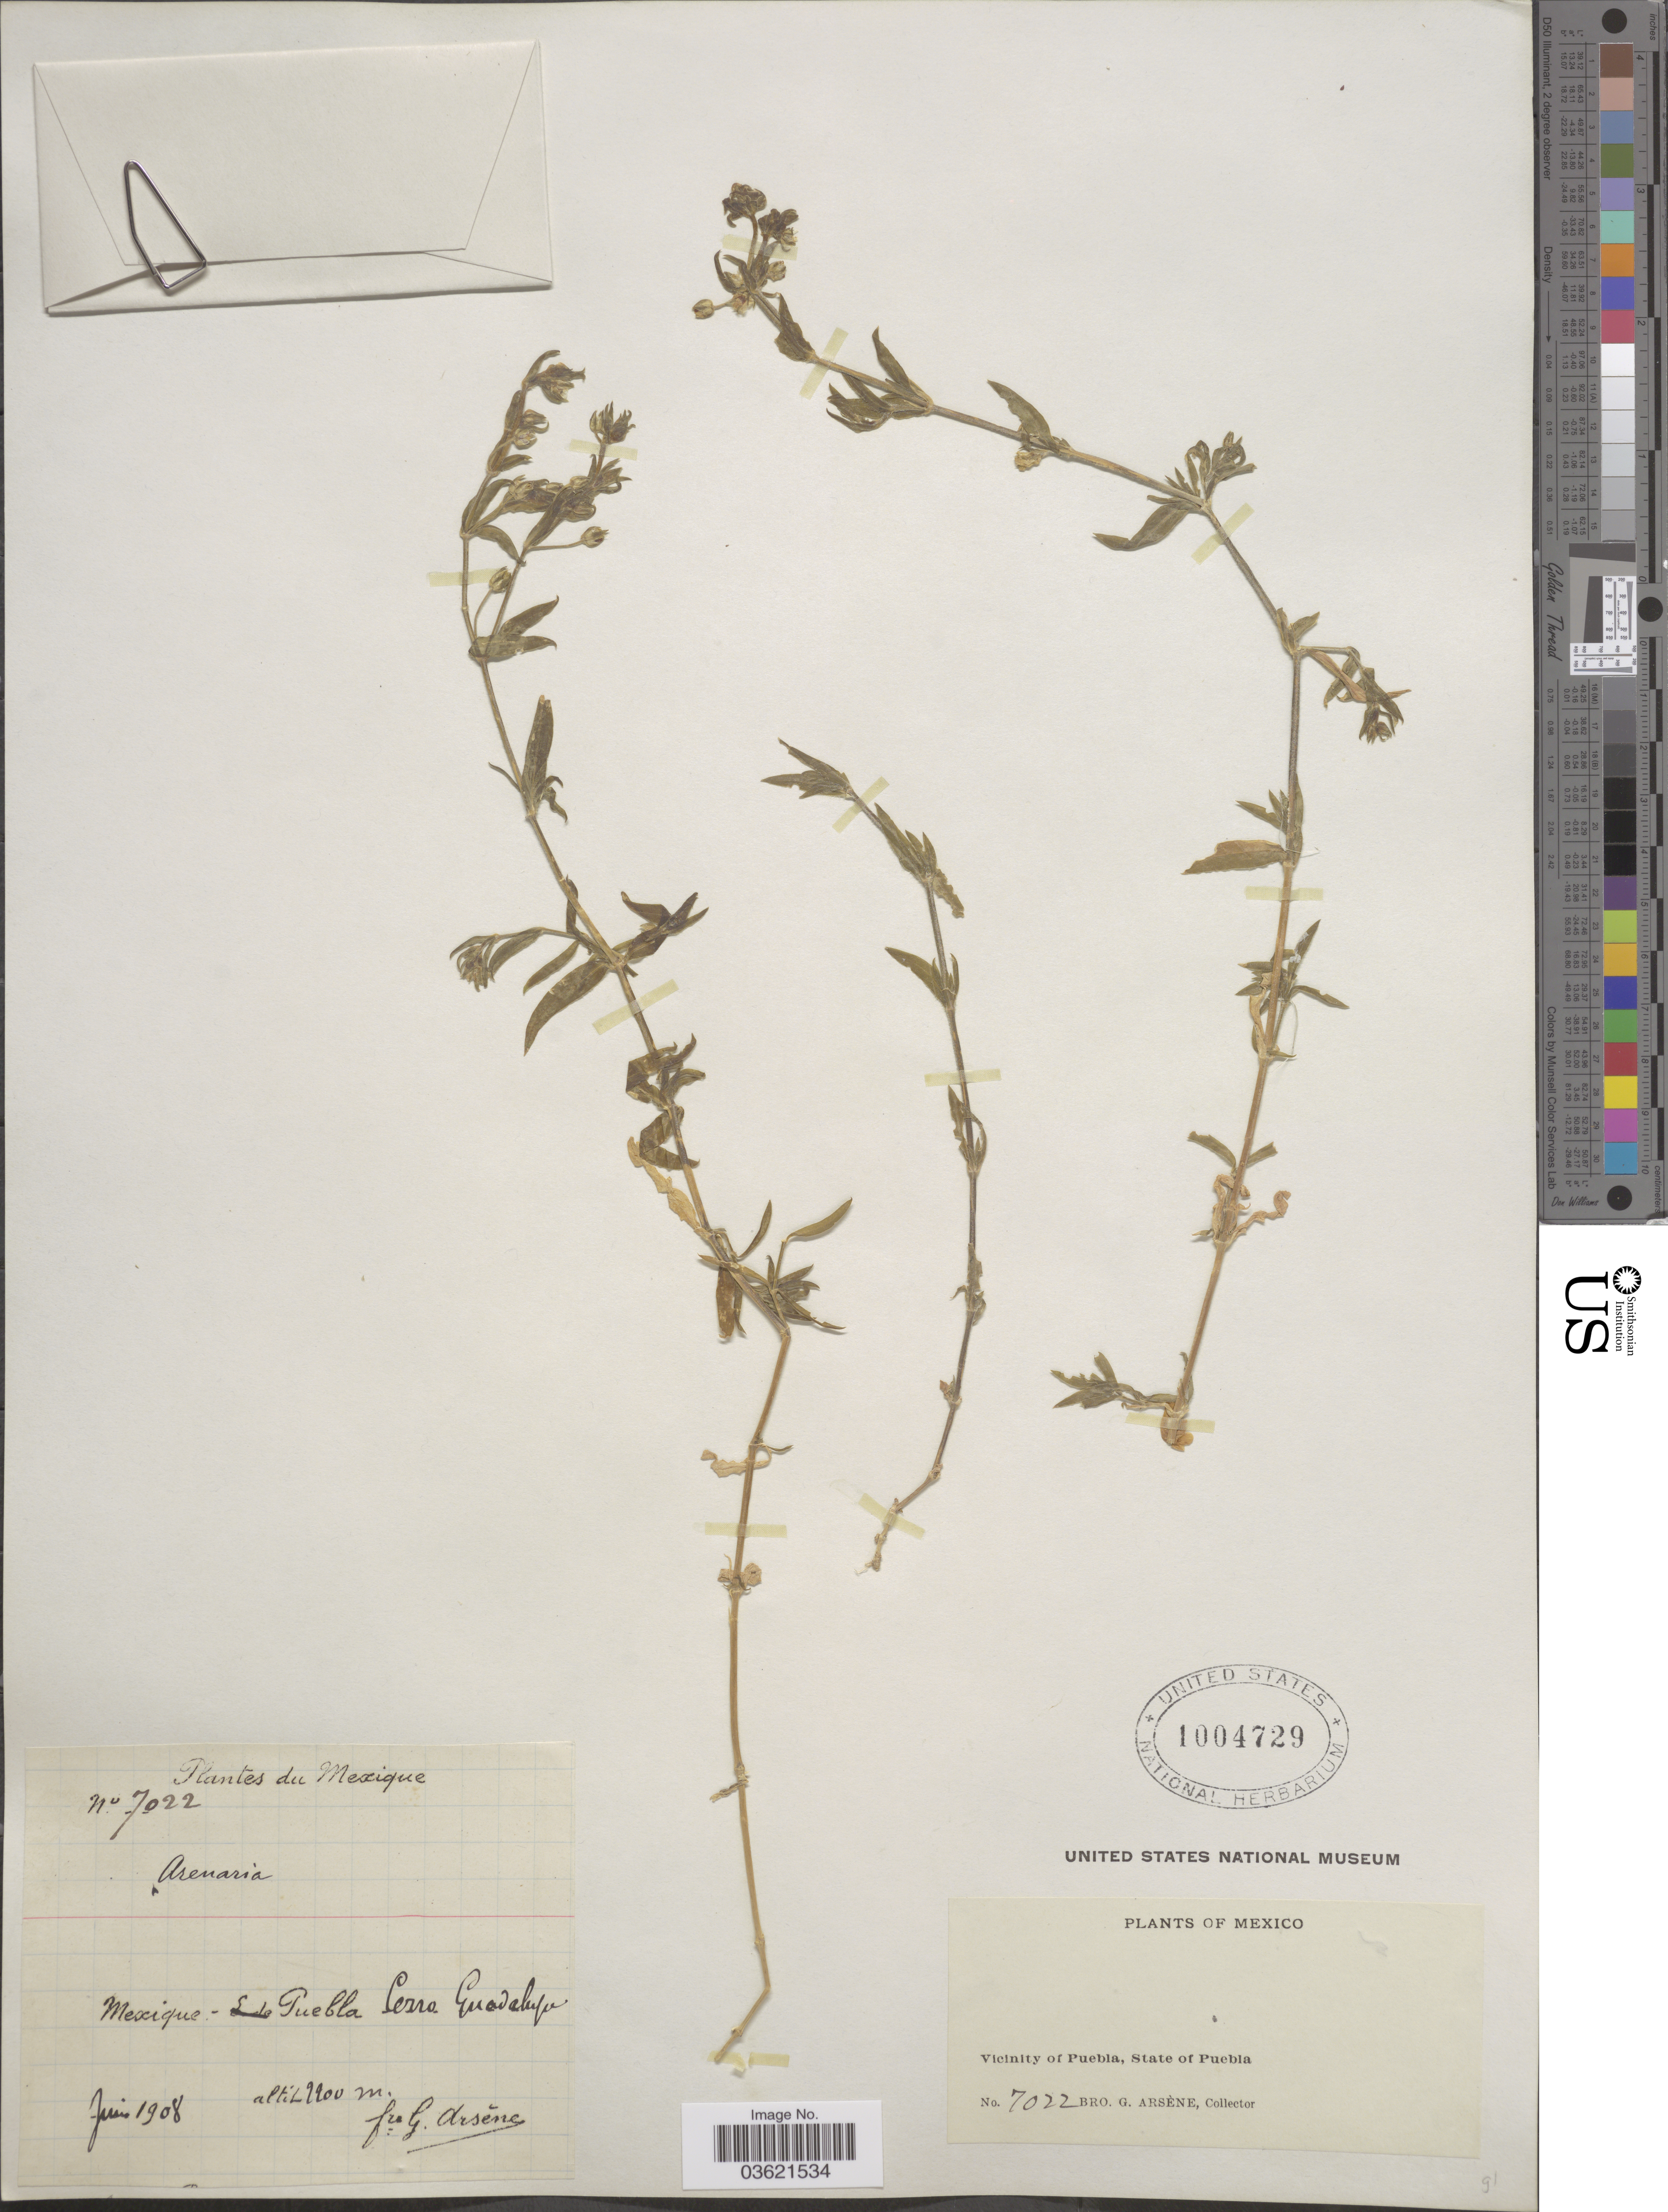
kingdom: Plantae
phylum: Tracheophyta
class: Magnoliopsida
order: Caryophyllales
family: Caryophyllaceae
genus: Arenaria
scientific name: Arenaria lanuginosa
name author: (Michx.) Rohrb.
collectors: Bro. G. Arsène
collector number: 7022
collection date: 1908-06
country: Mexico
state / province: Puebla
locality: Puebla Cerro Guadelupe. Vicinity of Puebla.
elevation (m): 2200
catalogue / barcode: US 1004729